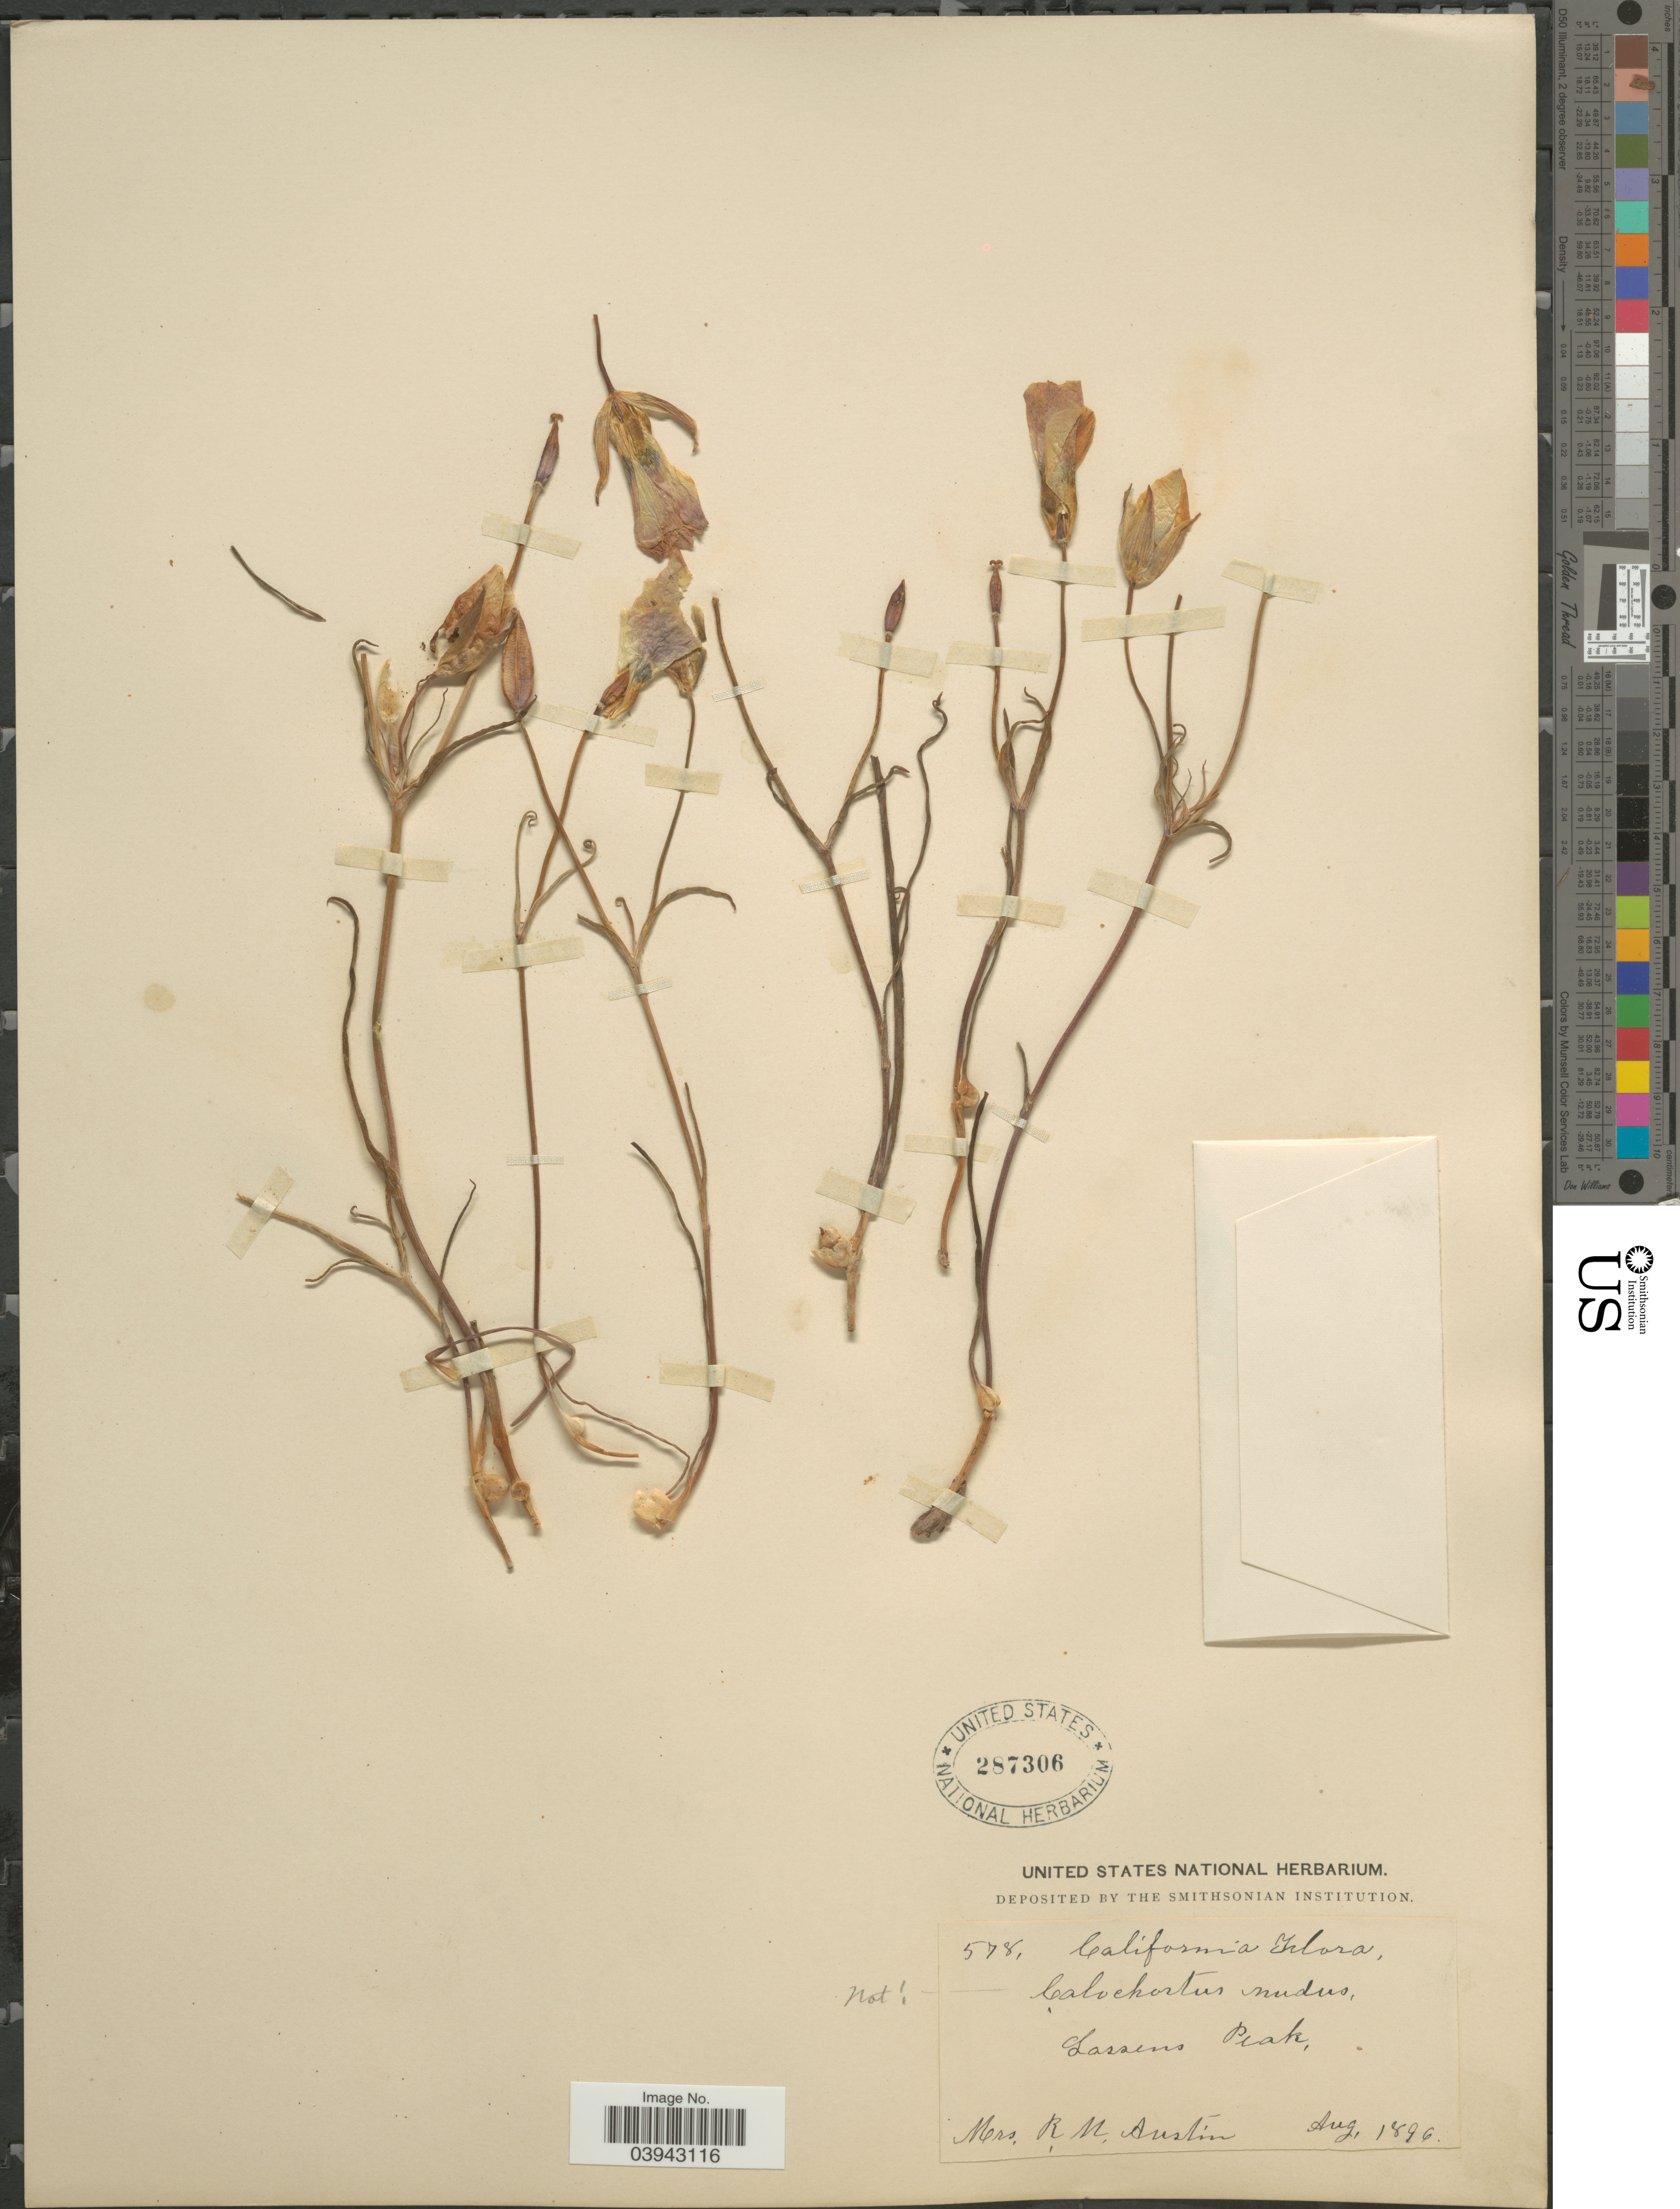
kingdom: Plantae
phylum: Tracheophyta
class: Liliopsida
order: Liliales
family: Liliaceae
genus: Calochortus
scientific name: Calochortus sp.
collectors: R. Austin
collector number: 578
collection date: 1896-08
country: United States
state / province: California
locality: Lassens Peak.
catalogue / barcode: US 287306